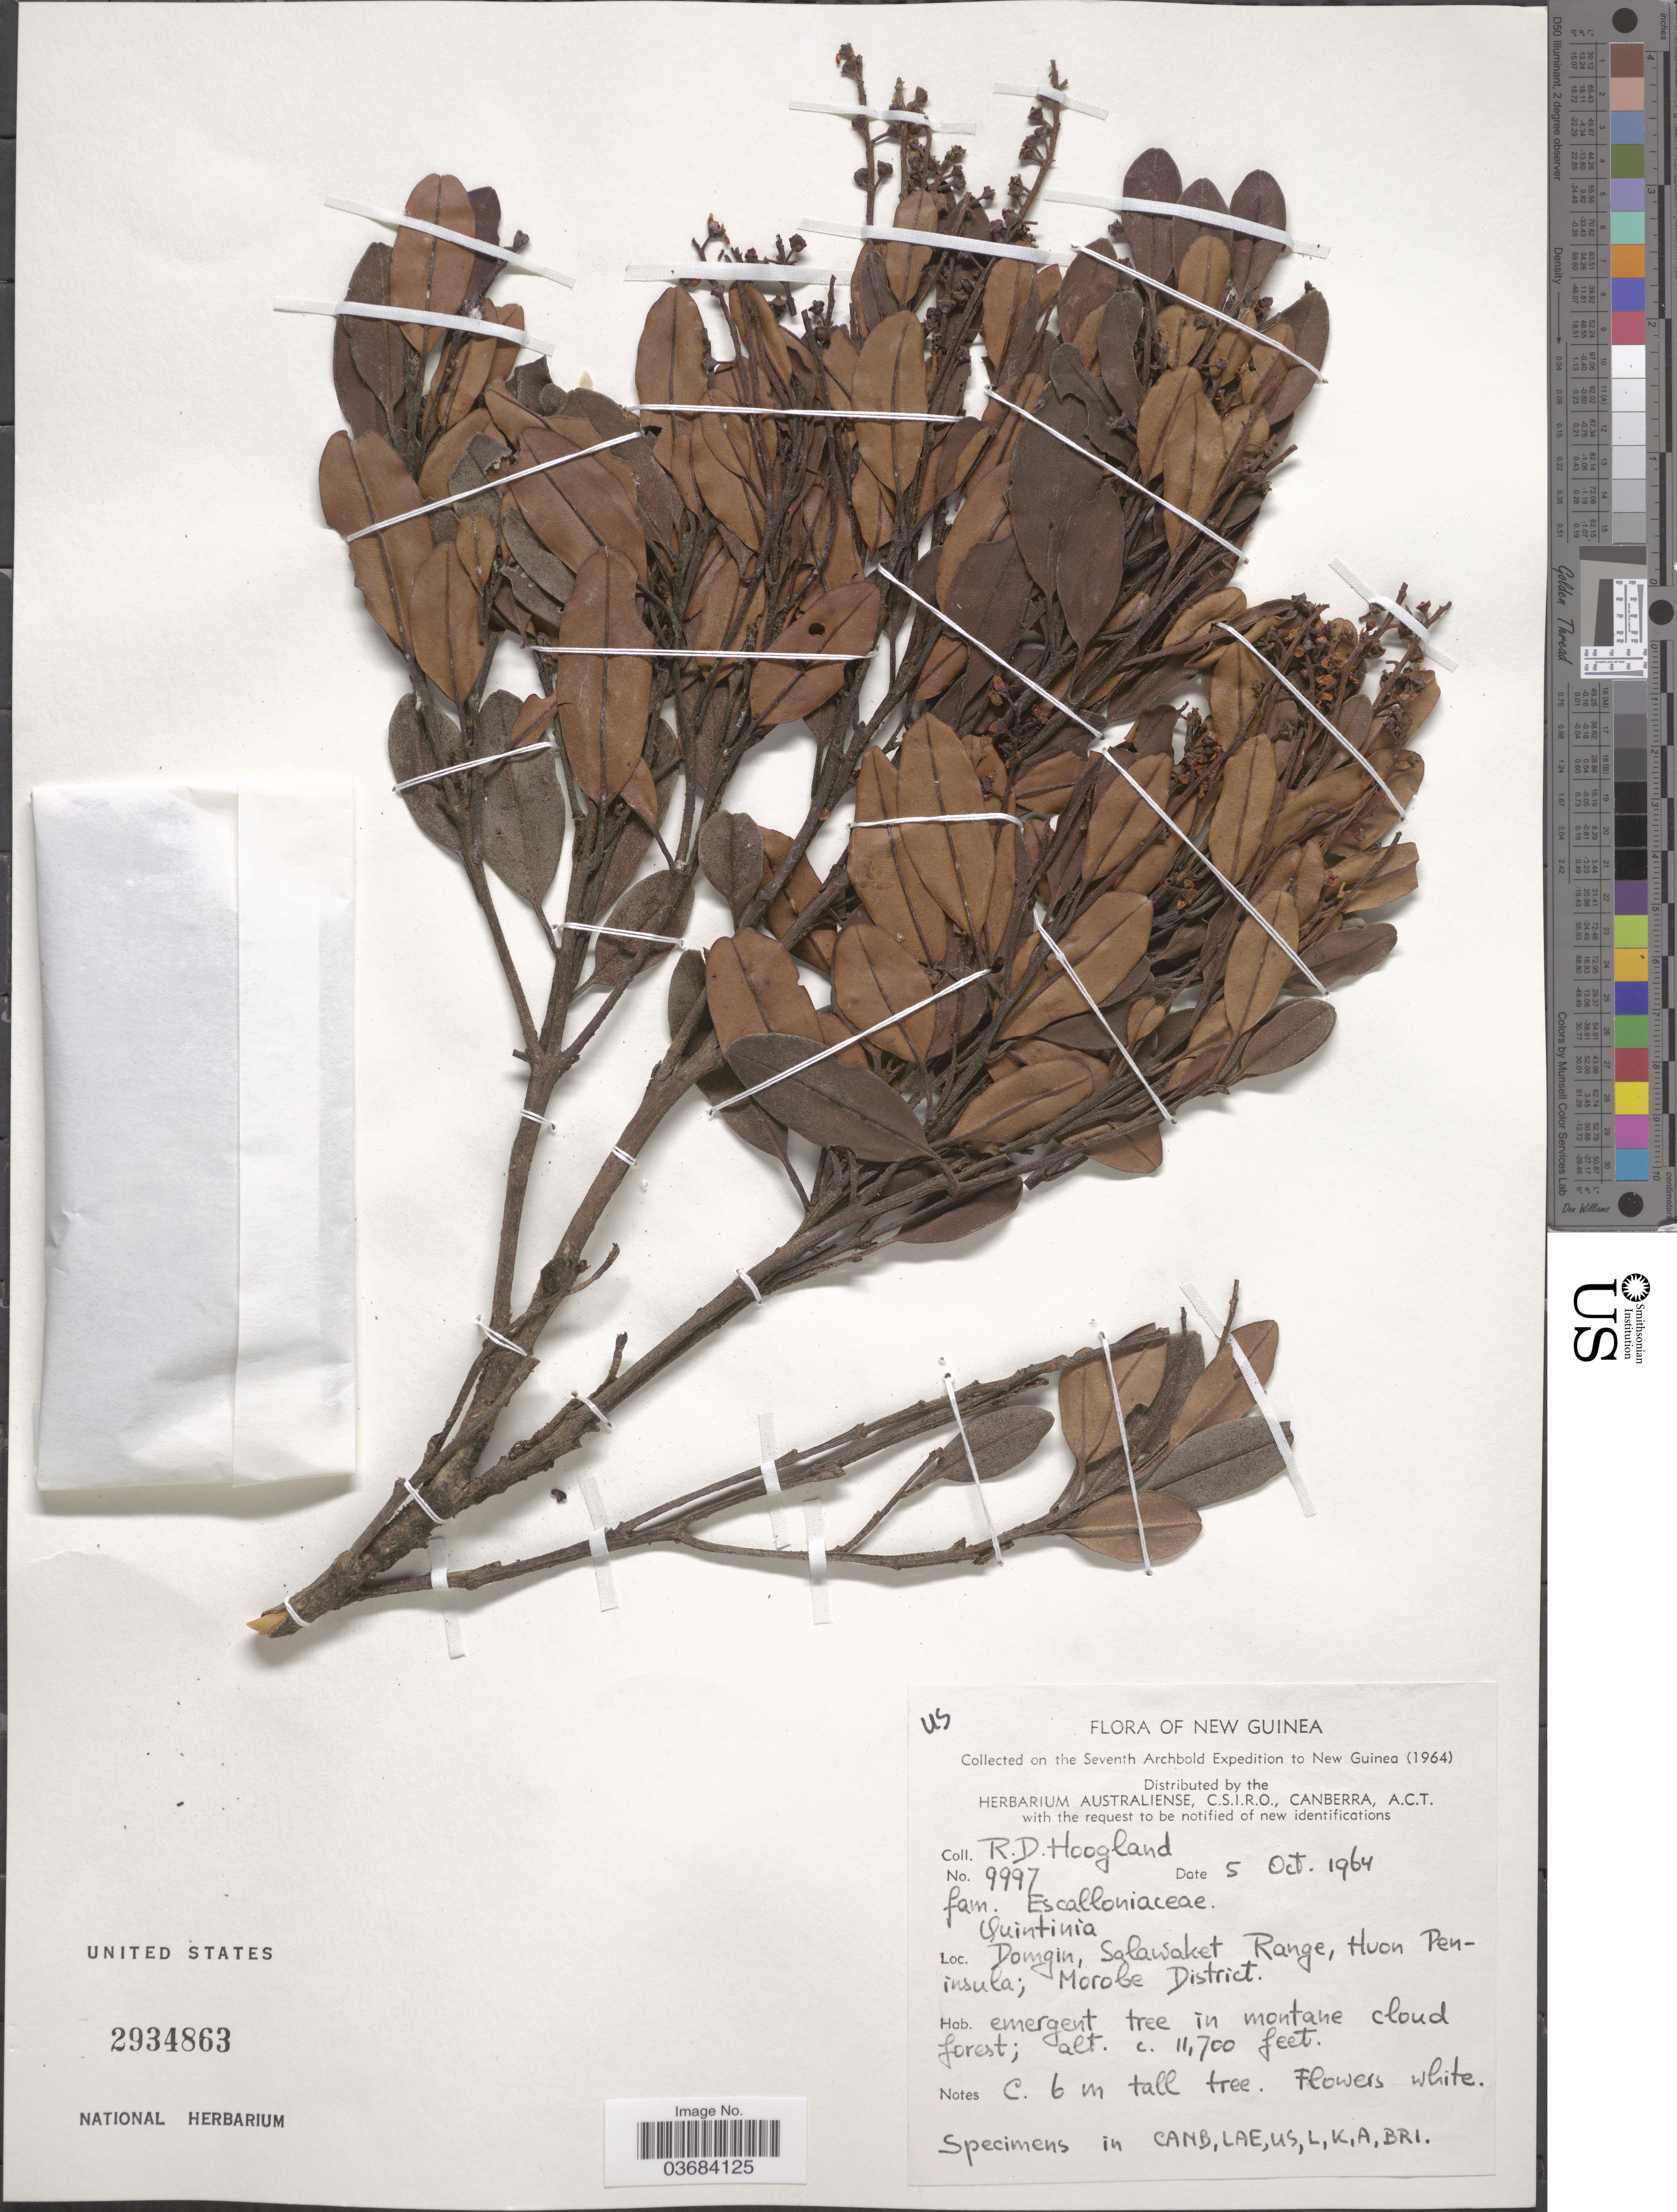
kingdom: Plantae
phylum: Tracheophyta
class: Magnoliopsida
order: Paracryphiales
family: Paracryphiaceae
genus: Quintinia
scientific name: Quintinia sp.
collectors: R. D. Hoogland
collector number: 9997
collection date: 1964-10-05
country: Papua New Guinea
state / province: Morobe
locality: New Guinea. The Seventh Archbold Expedition to New Guinea (1964). Domgin, Salawaket Range, Huon Peninsula; Morobe District.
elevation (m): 3566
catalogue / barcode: US 2934863